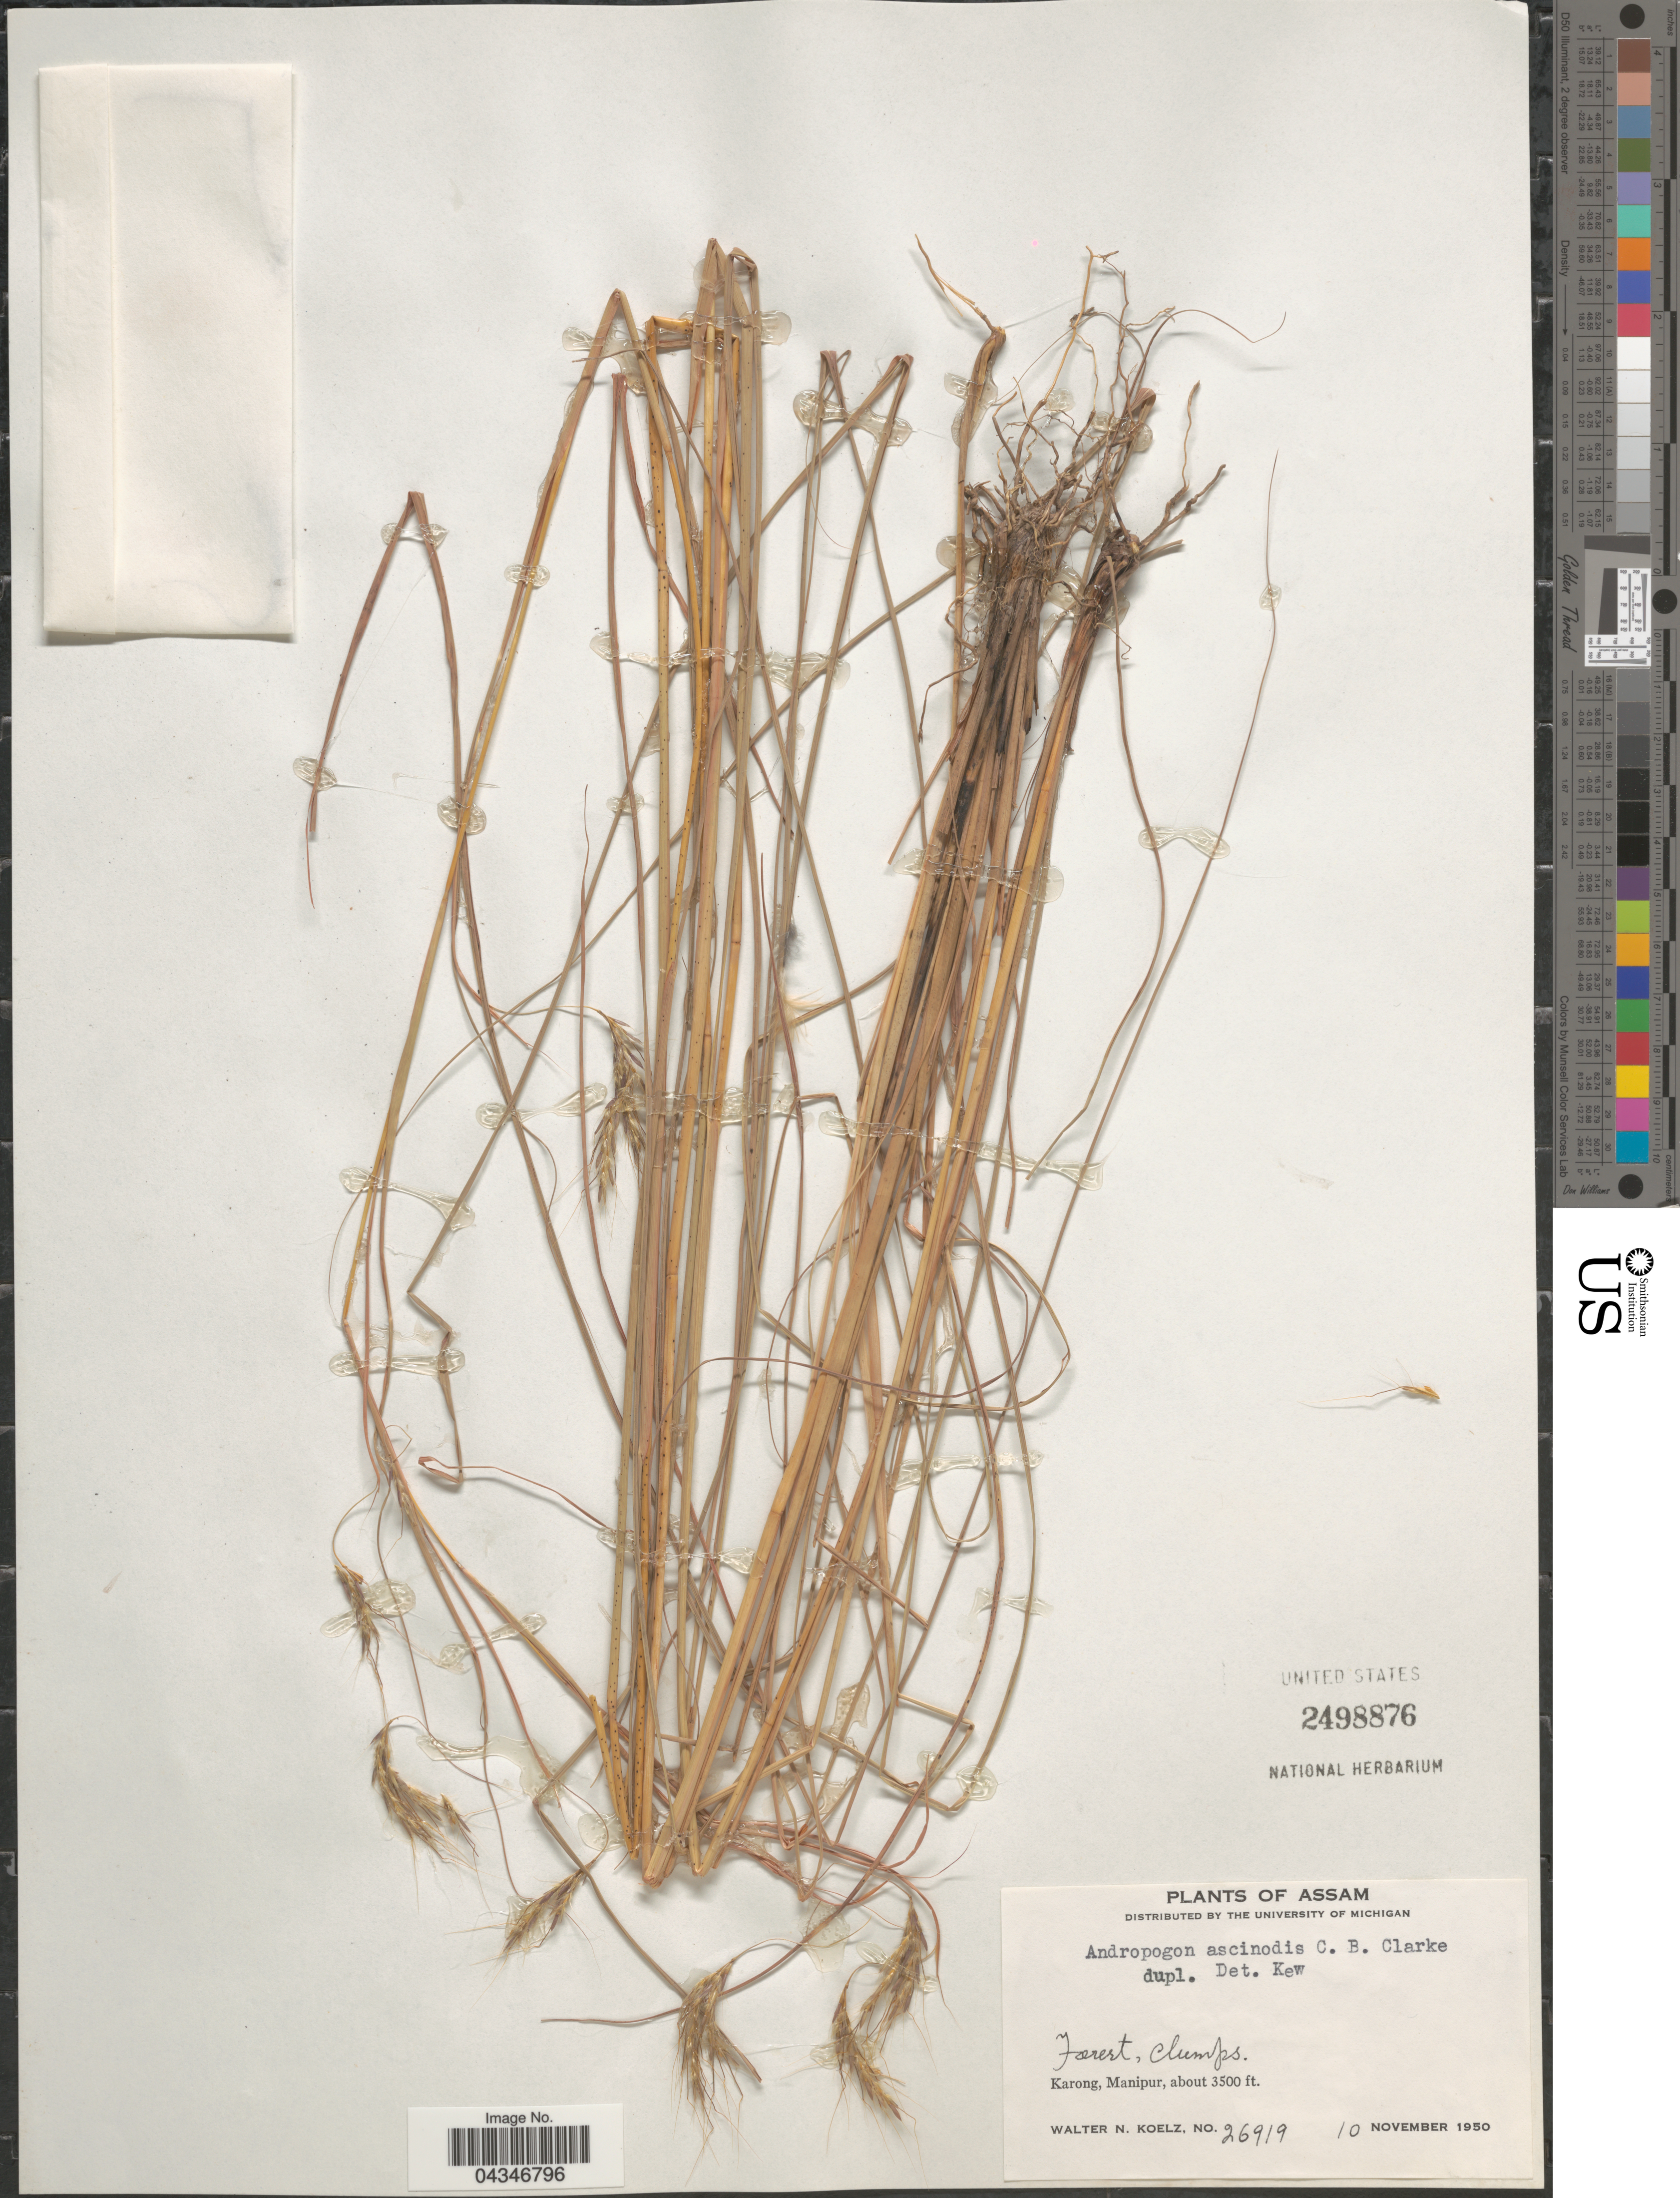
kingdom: Plantae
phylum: Tracheophyta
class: Liliopsida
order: Poales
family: Poaceae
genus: Andropogon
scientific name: Andropogon angustatus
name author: (J. Presl) Steud.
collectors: W. N. Koelz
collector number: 26919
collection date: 1950-11-10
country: India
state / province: Manipur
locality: Karong, Manipur.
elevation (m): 1067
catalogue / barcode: US 2498876